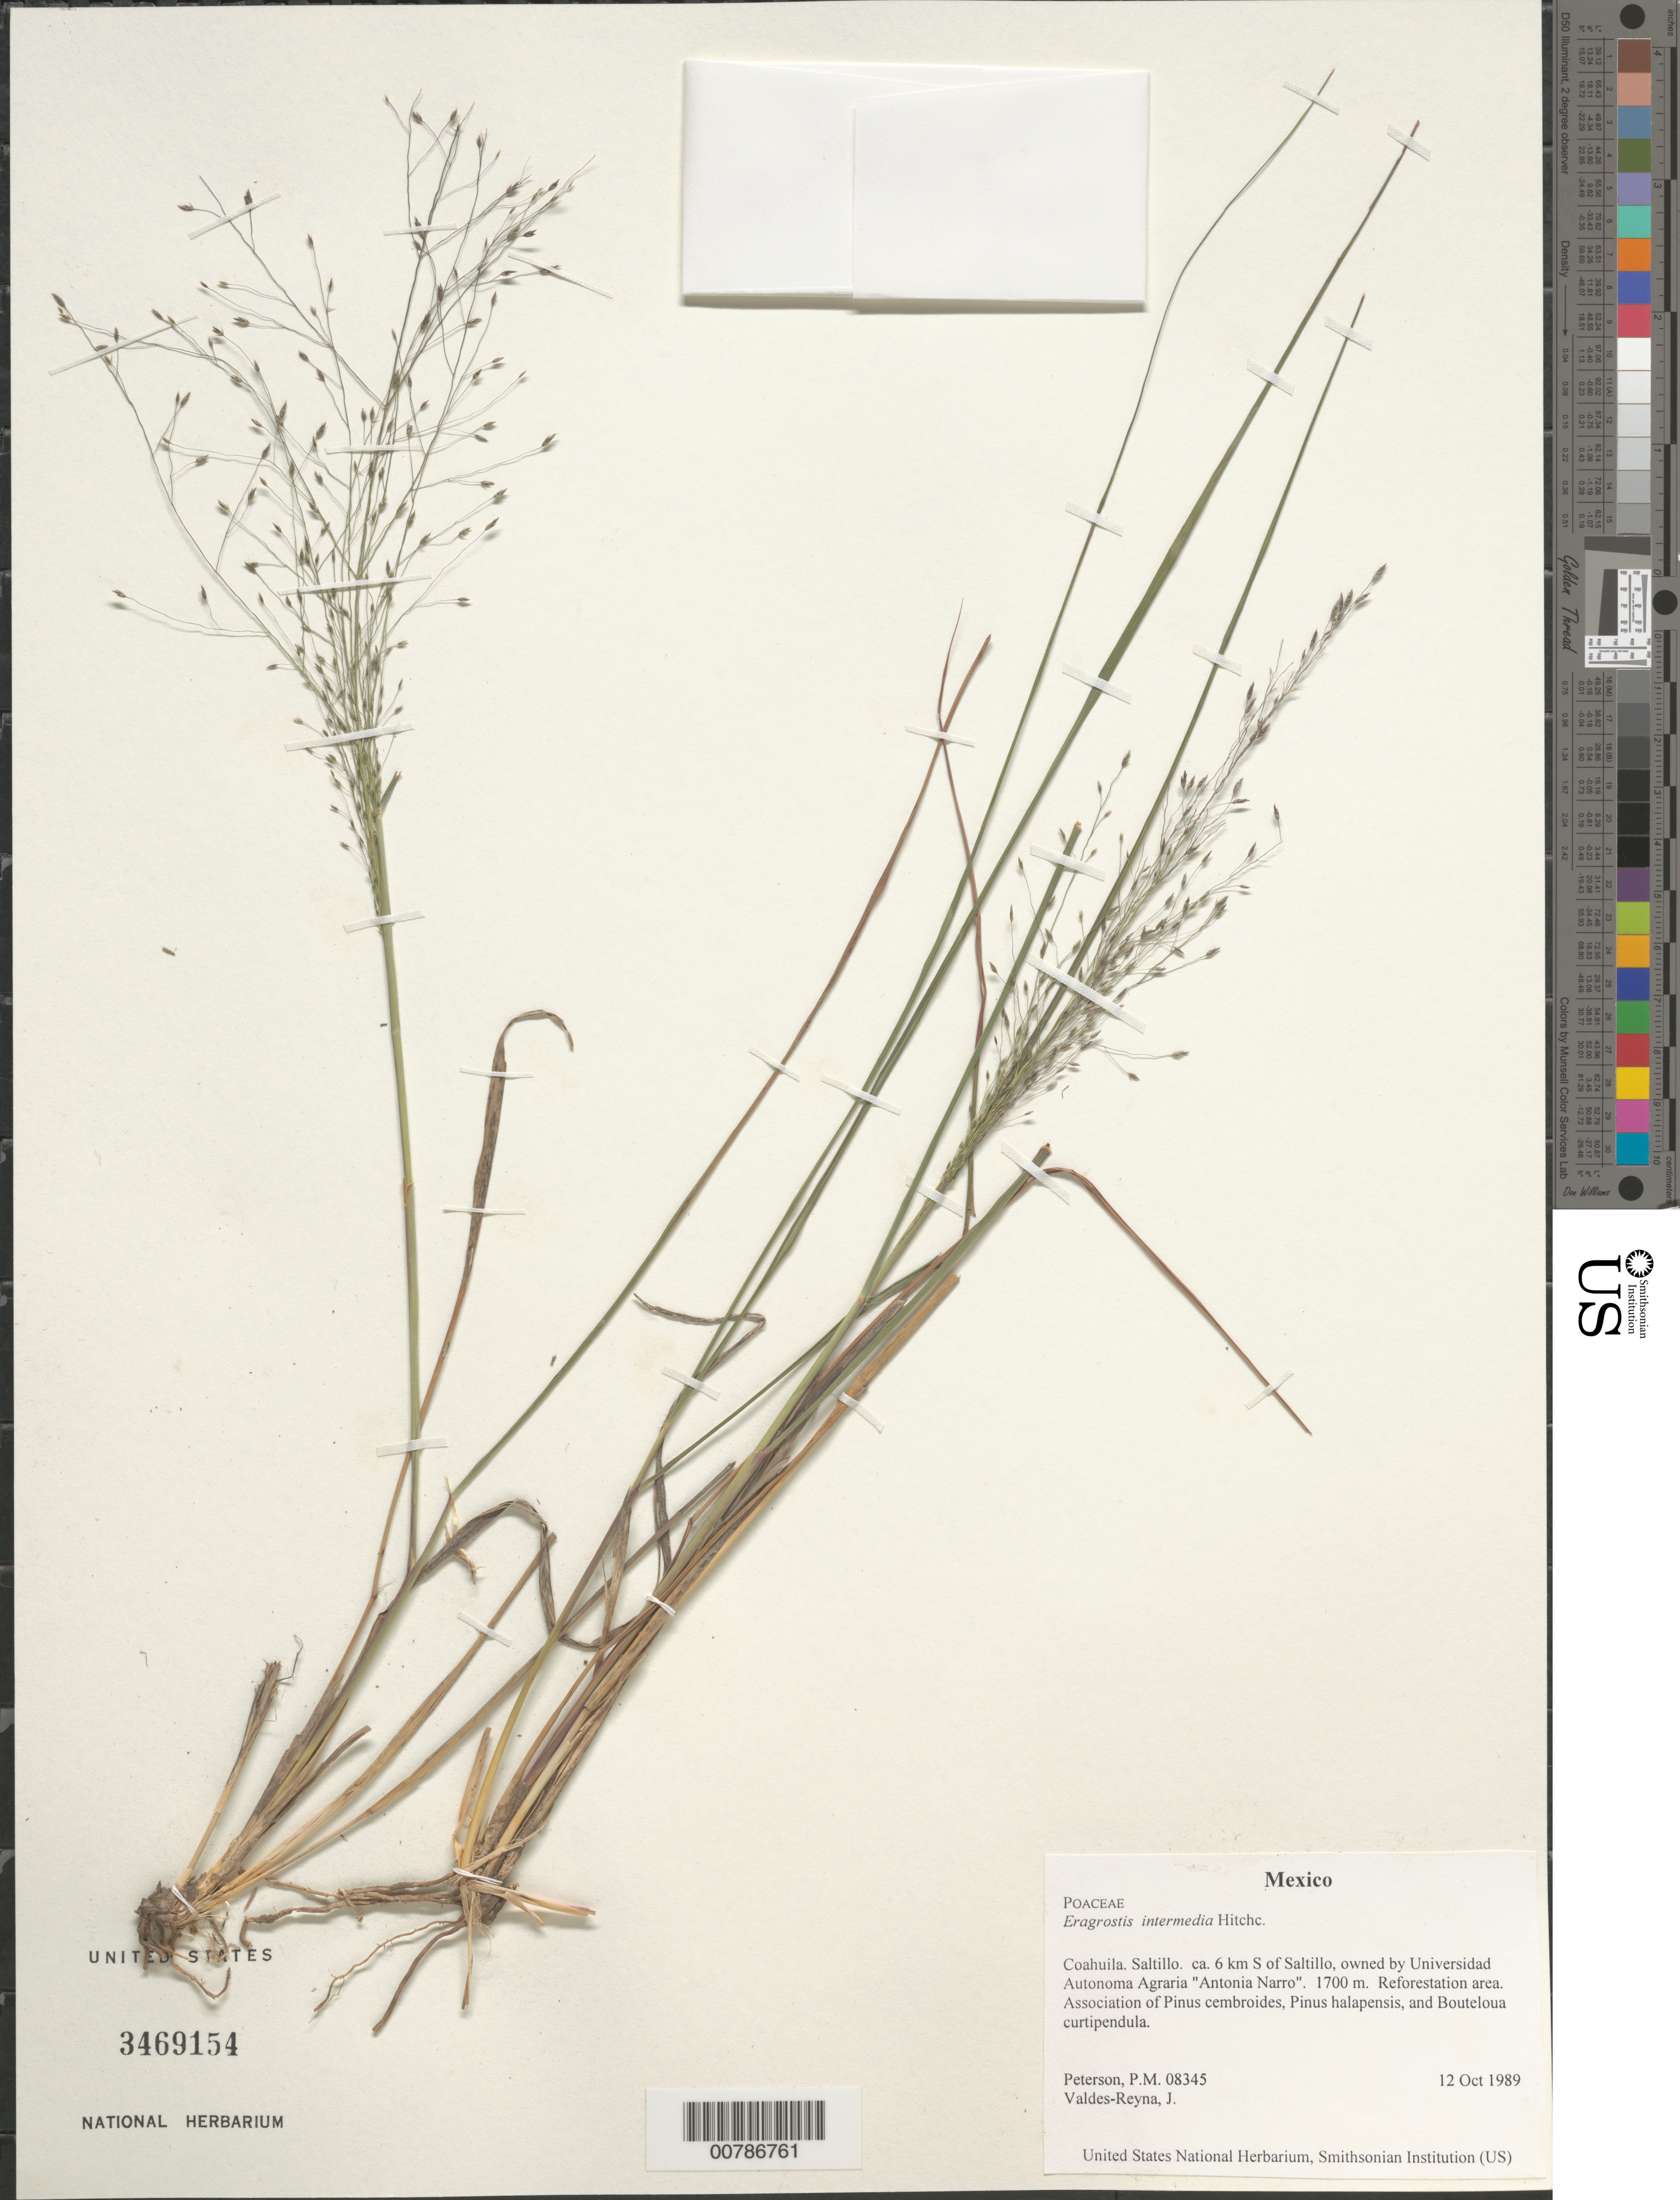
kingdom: Plantae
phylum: Tracheophyta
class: Liliopsida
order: Poales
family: Poaceae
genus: Eragrostis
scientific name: Eragrostis intermedia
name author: Hitchc.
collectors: P. M. Peterson & J. Valdés-Reyna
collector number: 08345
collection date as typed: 12 Oct 1989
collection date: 1989-10-12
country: Mexico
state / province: Coahuila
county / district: Saltillo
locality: ca. 6 km S of Saltillo, owned by Universidad Autonoma Agraria "Antonia Narro".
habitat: Reforestation area. Association of Pinus cembroides, Pinus halapensis, and Bouteloua curtipendula.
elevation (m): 1700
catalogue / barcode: US 3469154